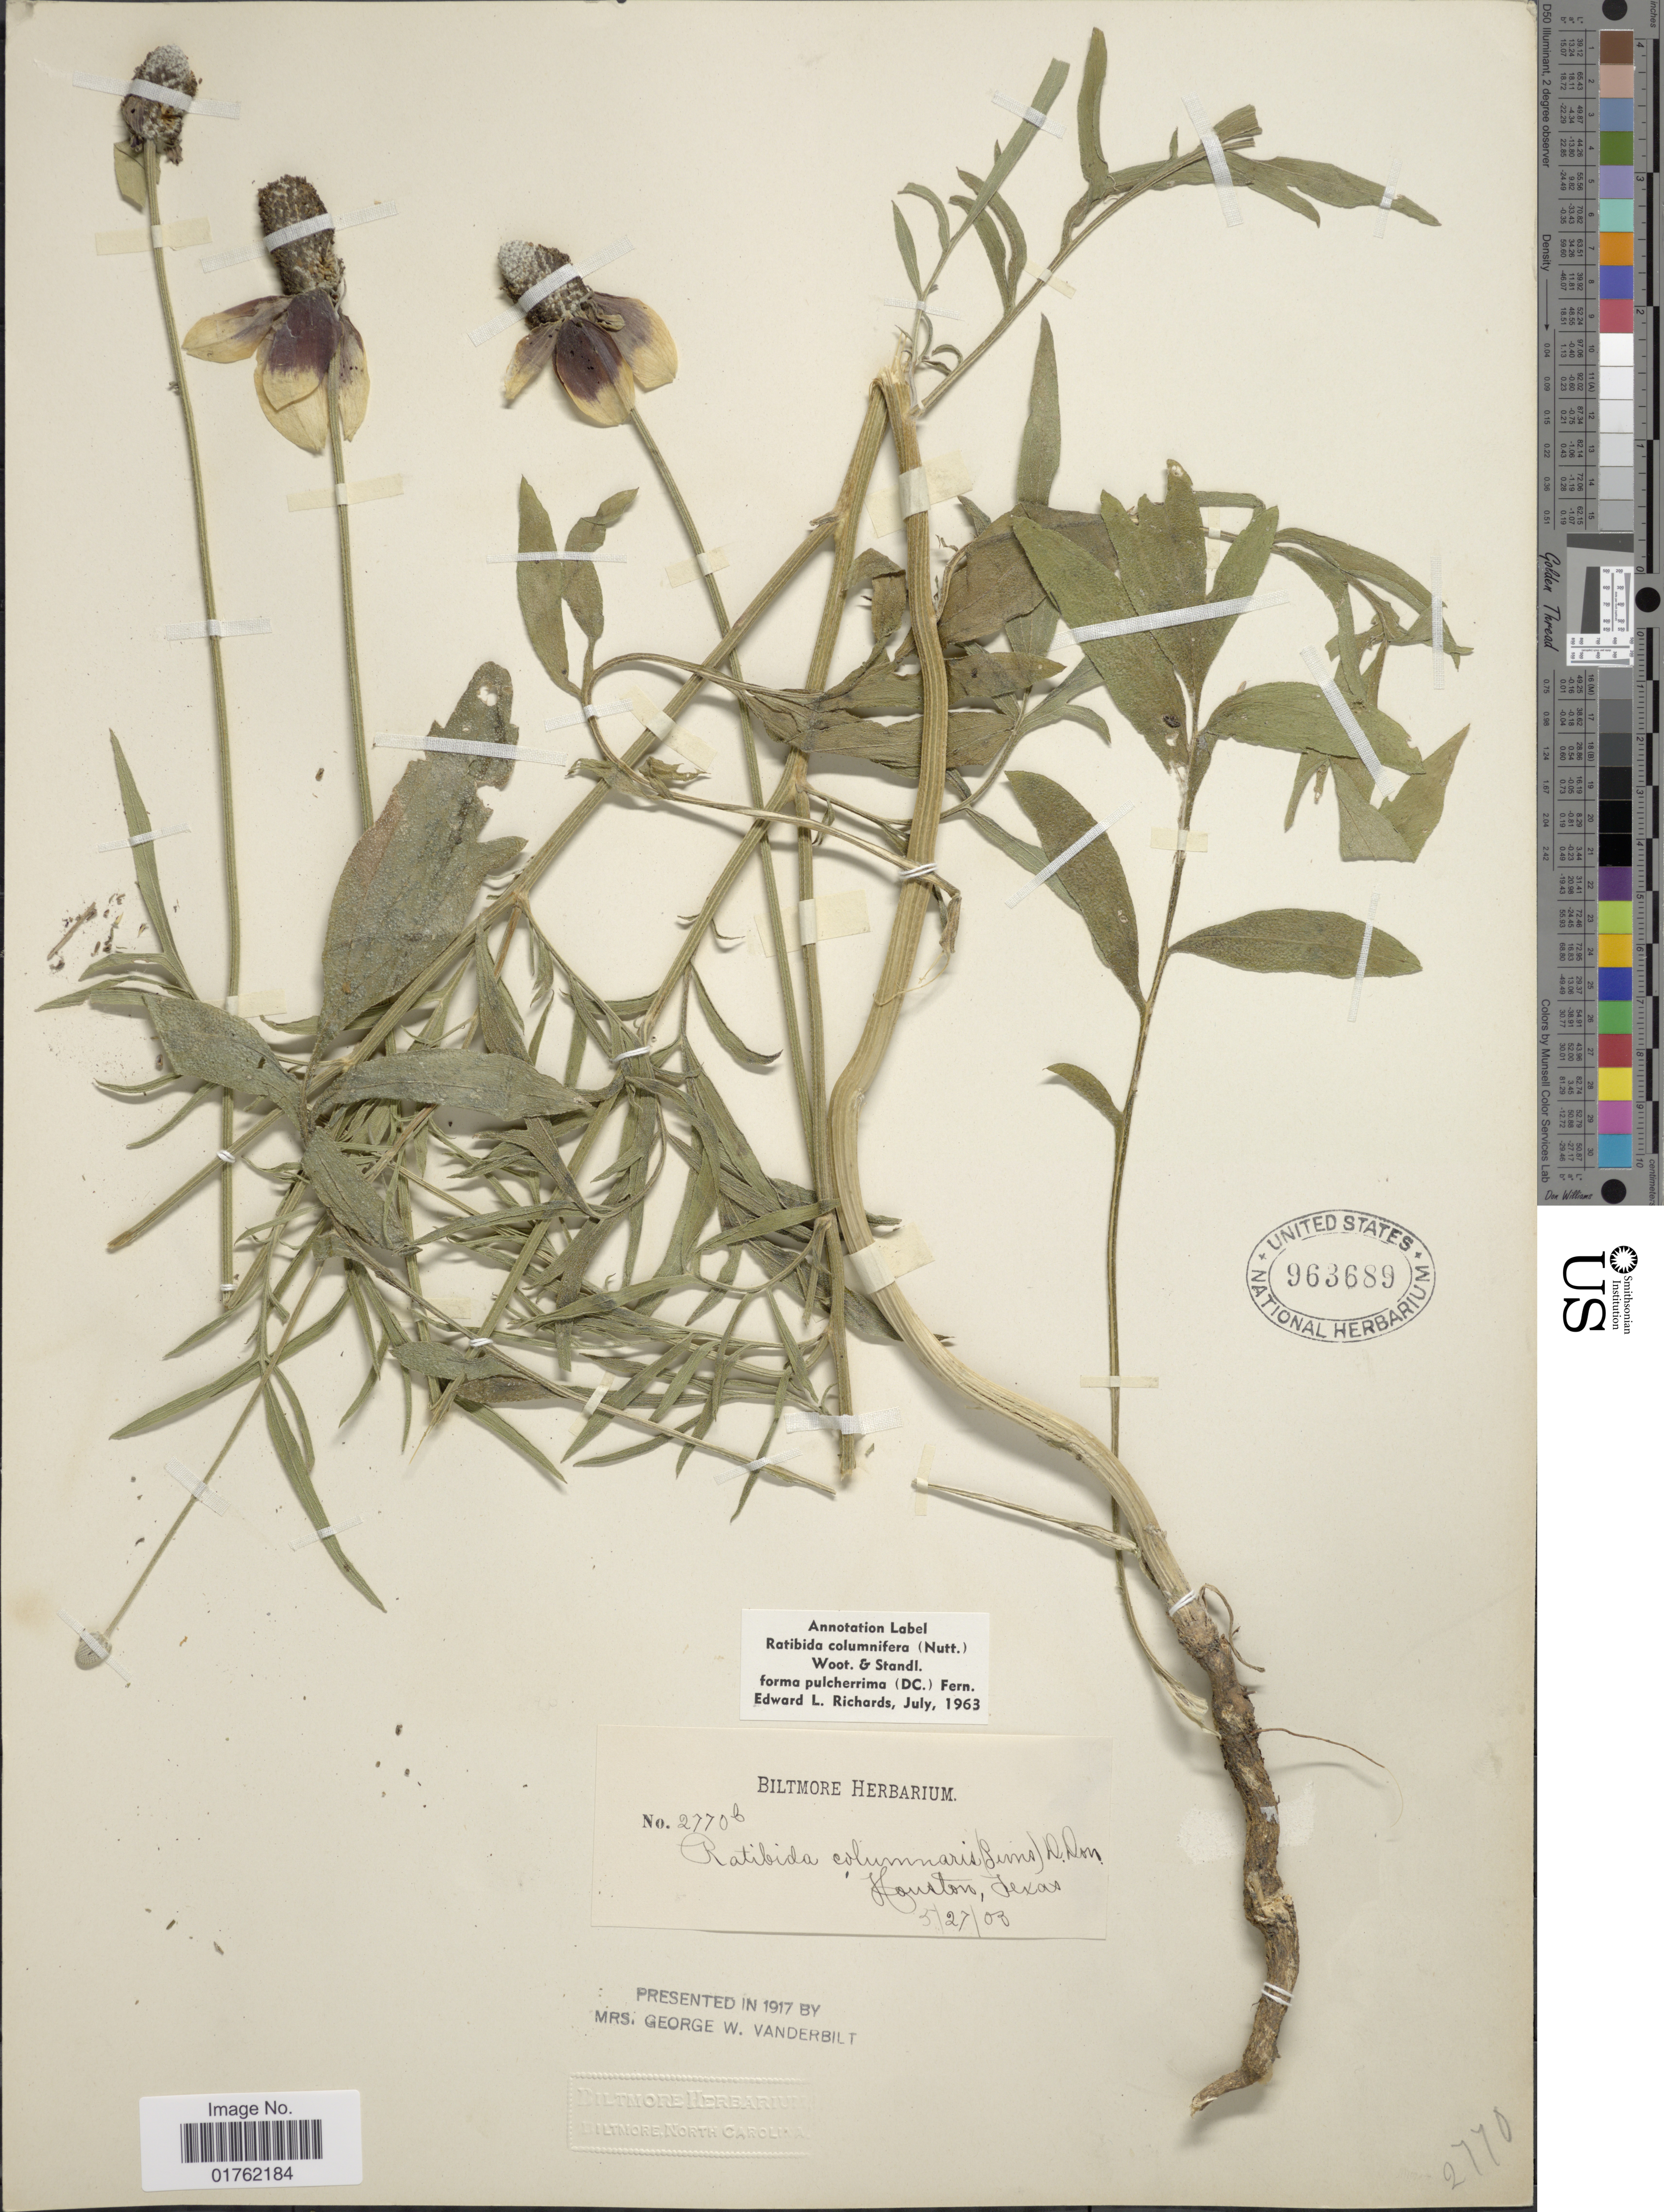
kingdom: Plantae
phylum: Tracheophyta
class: Magnoliopsida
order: Asterales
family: Asteraceae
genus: Ratibida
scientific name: Ratibida columnaris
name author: (Pursh) D. Don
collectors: ex herb. Biltmore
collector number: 2770b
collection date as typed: Transcribed d/m/y: 27/5/8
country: United States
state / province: Texas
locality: Houston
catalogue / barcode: US 963689